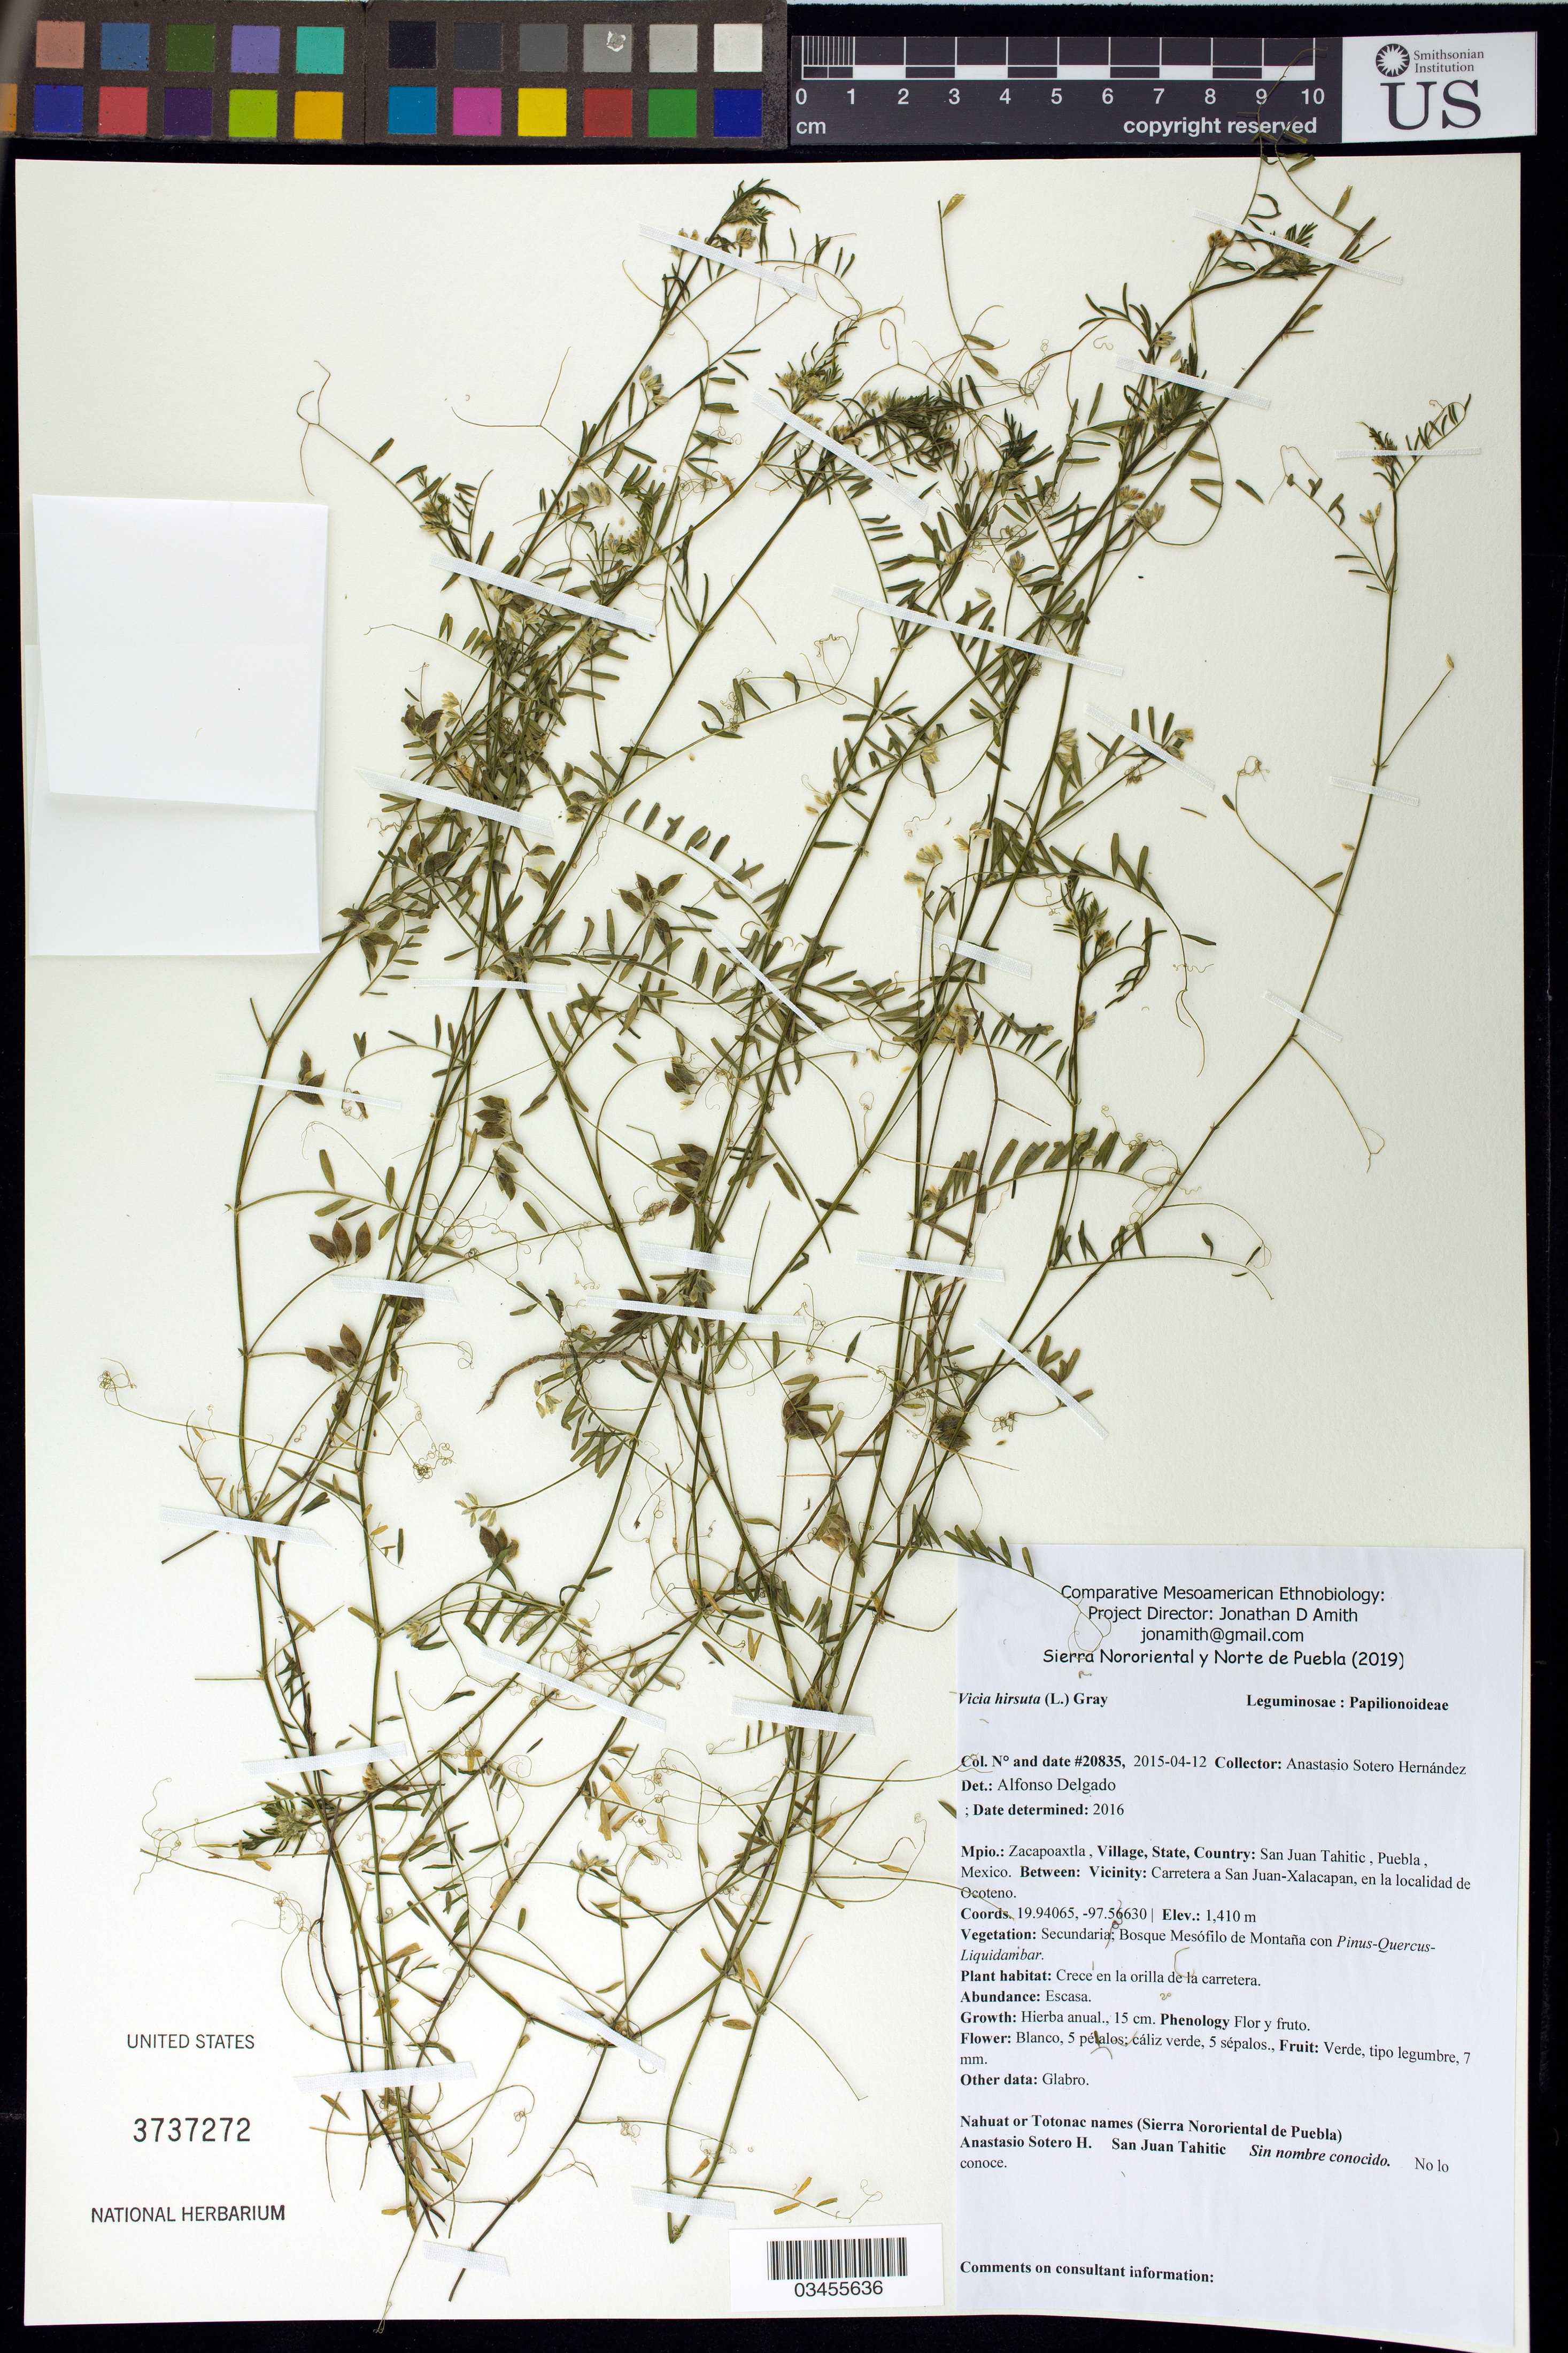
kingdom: Plantae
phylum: Tracheophyta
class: Magnoliopsida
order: Fabales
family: Fabaceae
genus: Vicia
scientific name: Vicia hirsuta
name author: (L.) A. Gray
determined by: Delgado S., A. O.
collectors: A. Sotero H.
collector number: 20835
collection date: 2015-04-12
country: México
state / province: Puebla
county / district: Zacapoaxtla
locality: PUEBLO: San Juan Tahitic; LOCALIDAD EXACTA: Carretera a San Juan-Xalacapan, en la localidad de Ocoteno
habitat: Bosque mesófilo de montaña con Pinus-Quercus-Liquidambar | Crece en la orilla de la carretera.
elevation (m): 1410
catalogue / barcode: US 3737272